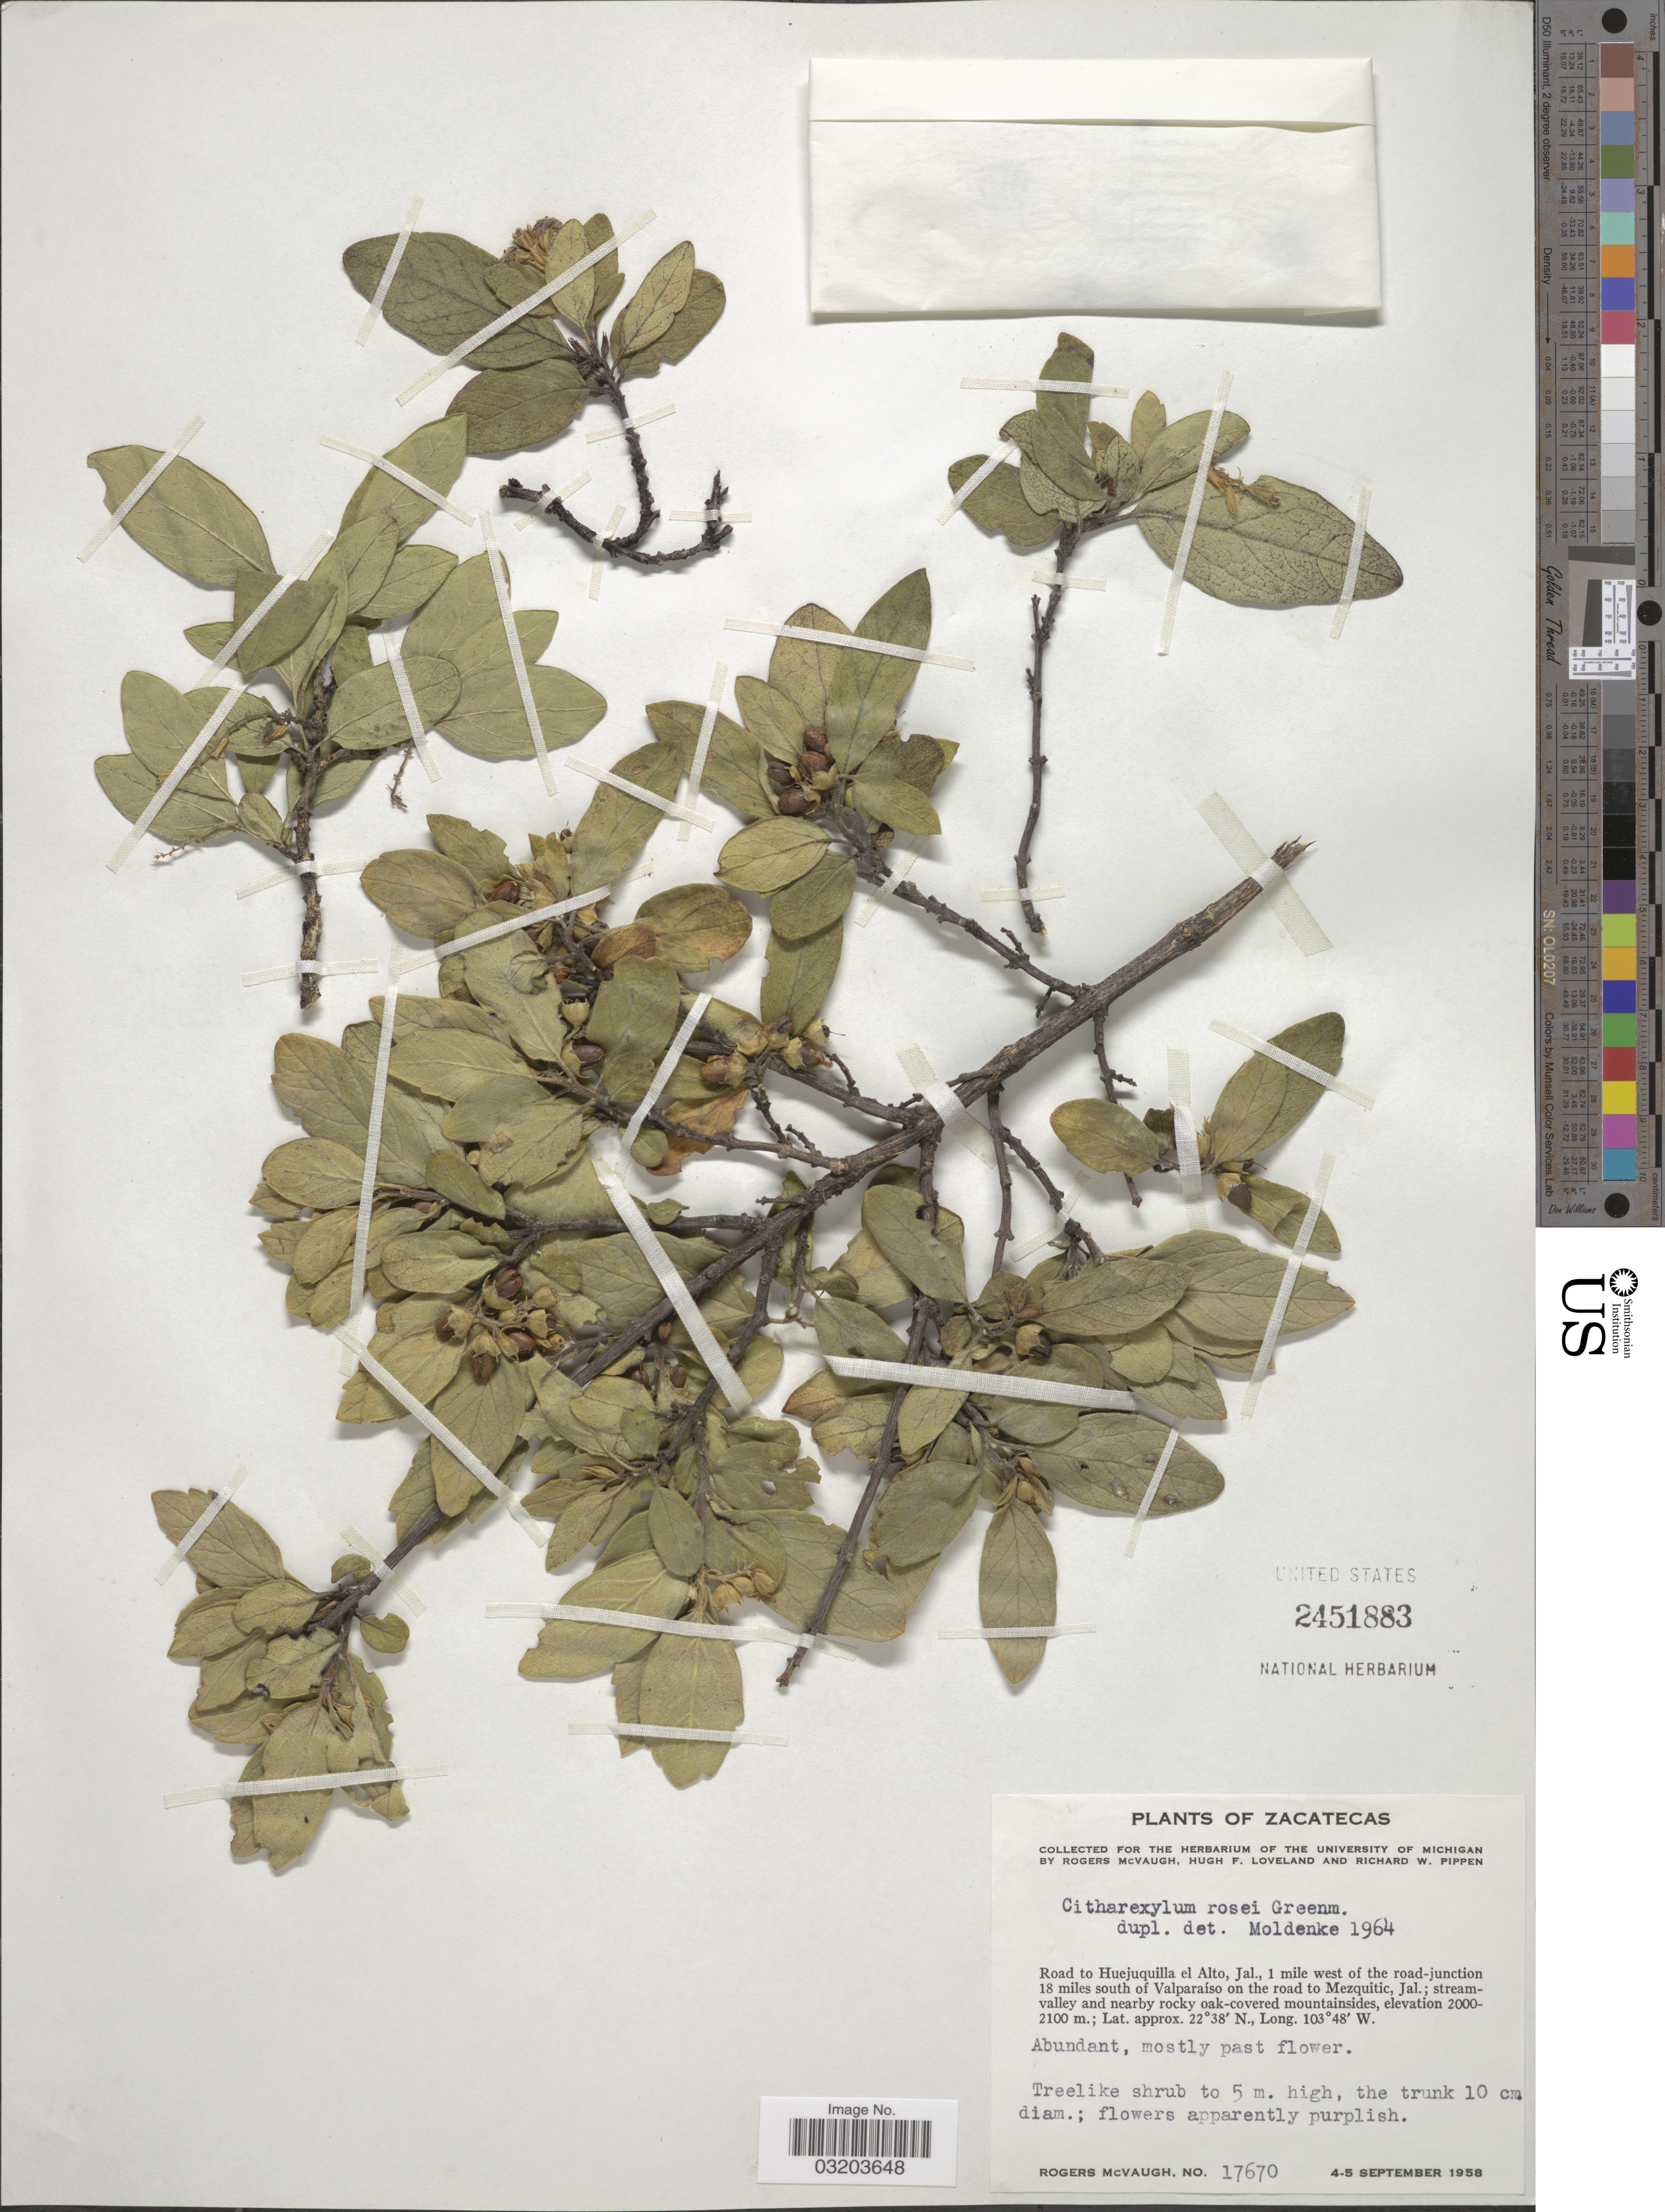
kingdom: Plantae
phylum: Tracheophyta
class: Magnoliopsida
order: Lamiales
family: Verbenaceae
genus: Citharexylum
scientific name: Citharexylum rosei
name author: Greenm.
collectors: R. McVaugh, H. Loveland & R. W. Pippen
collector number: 17670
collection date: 1958-09-04/1958-09-05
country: Mexico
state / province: Zacatecas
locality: Zacatecas. Road to Huejuquilla el Alto, Jal., 1 mile west of the road-junction 18 miles south of Valparaíso on the road to Mezquitic, Jal.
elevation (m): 2000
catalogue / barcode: US 2451883